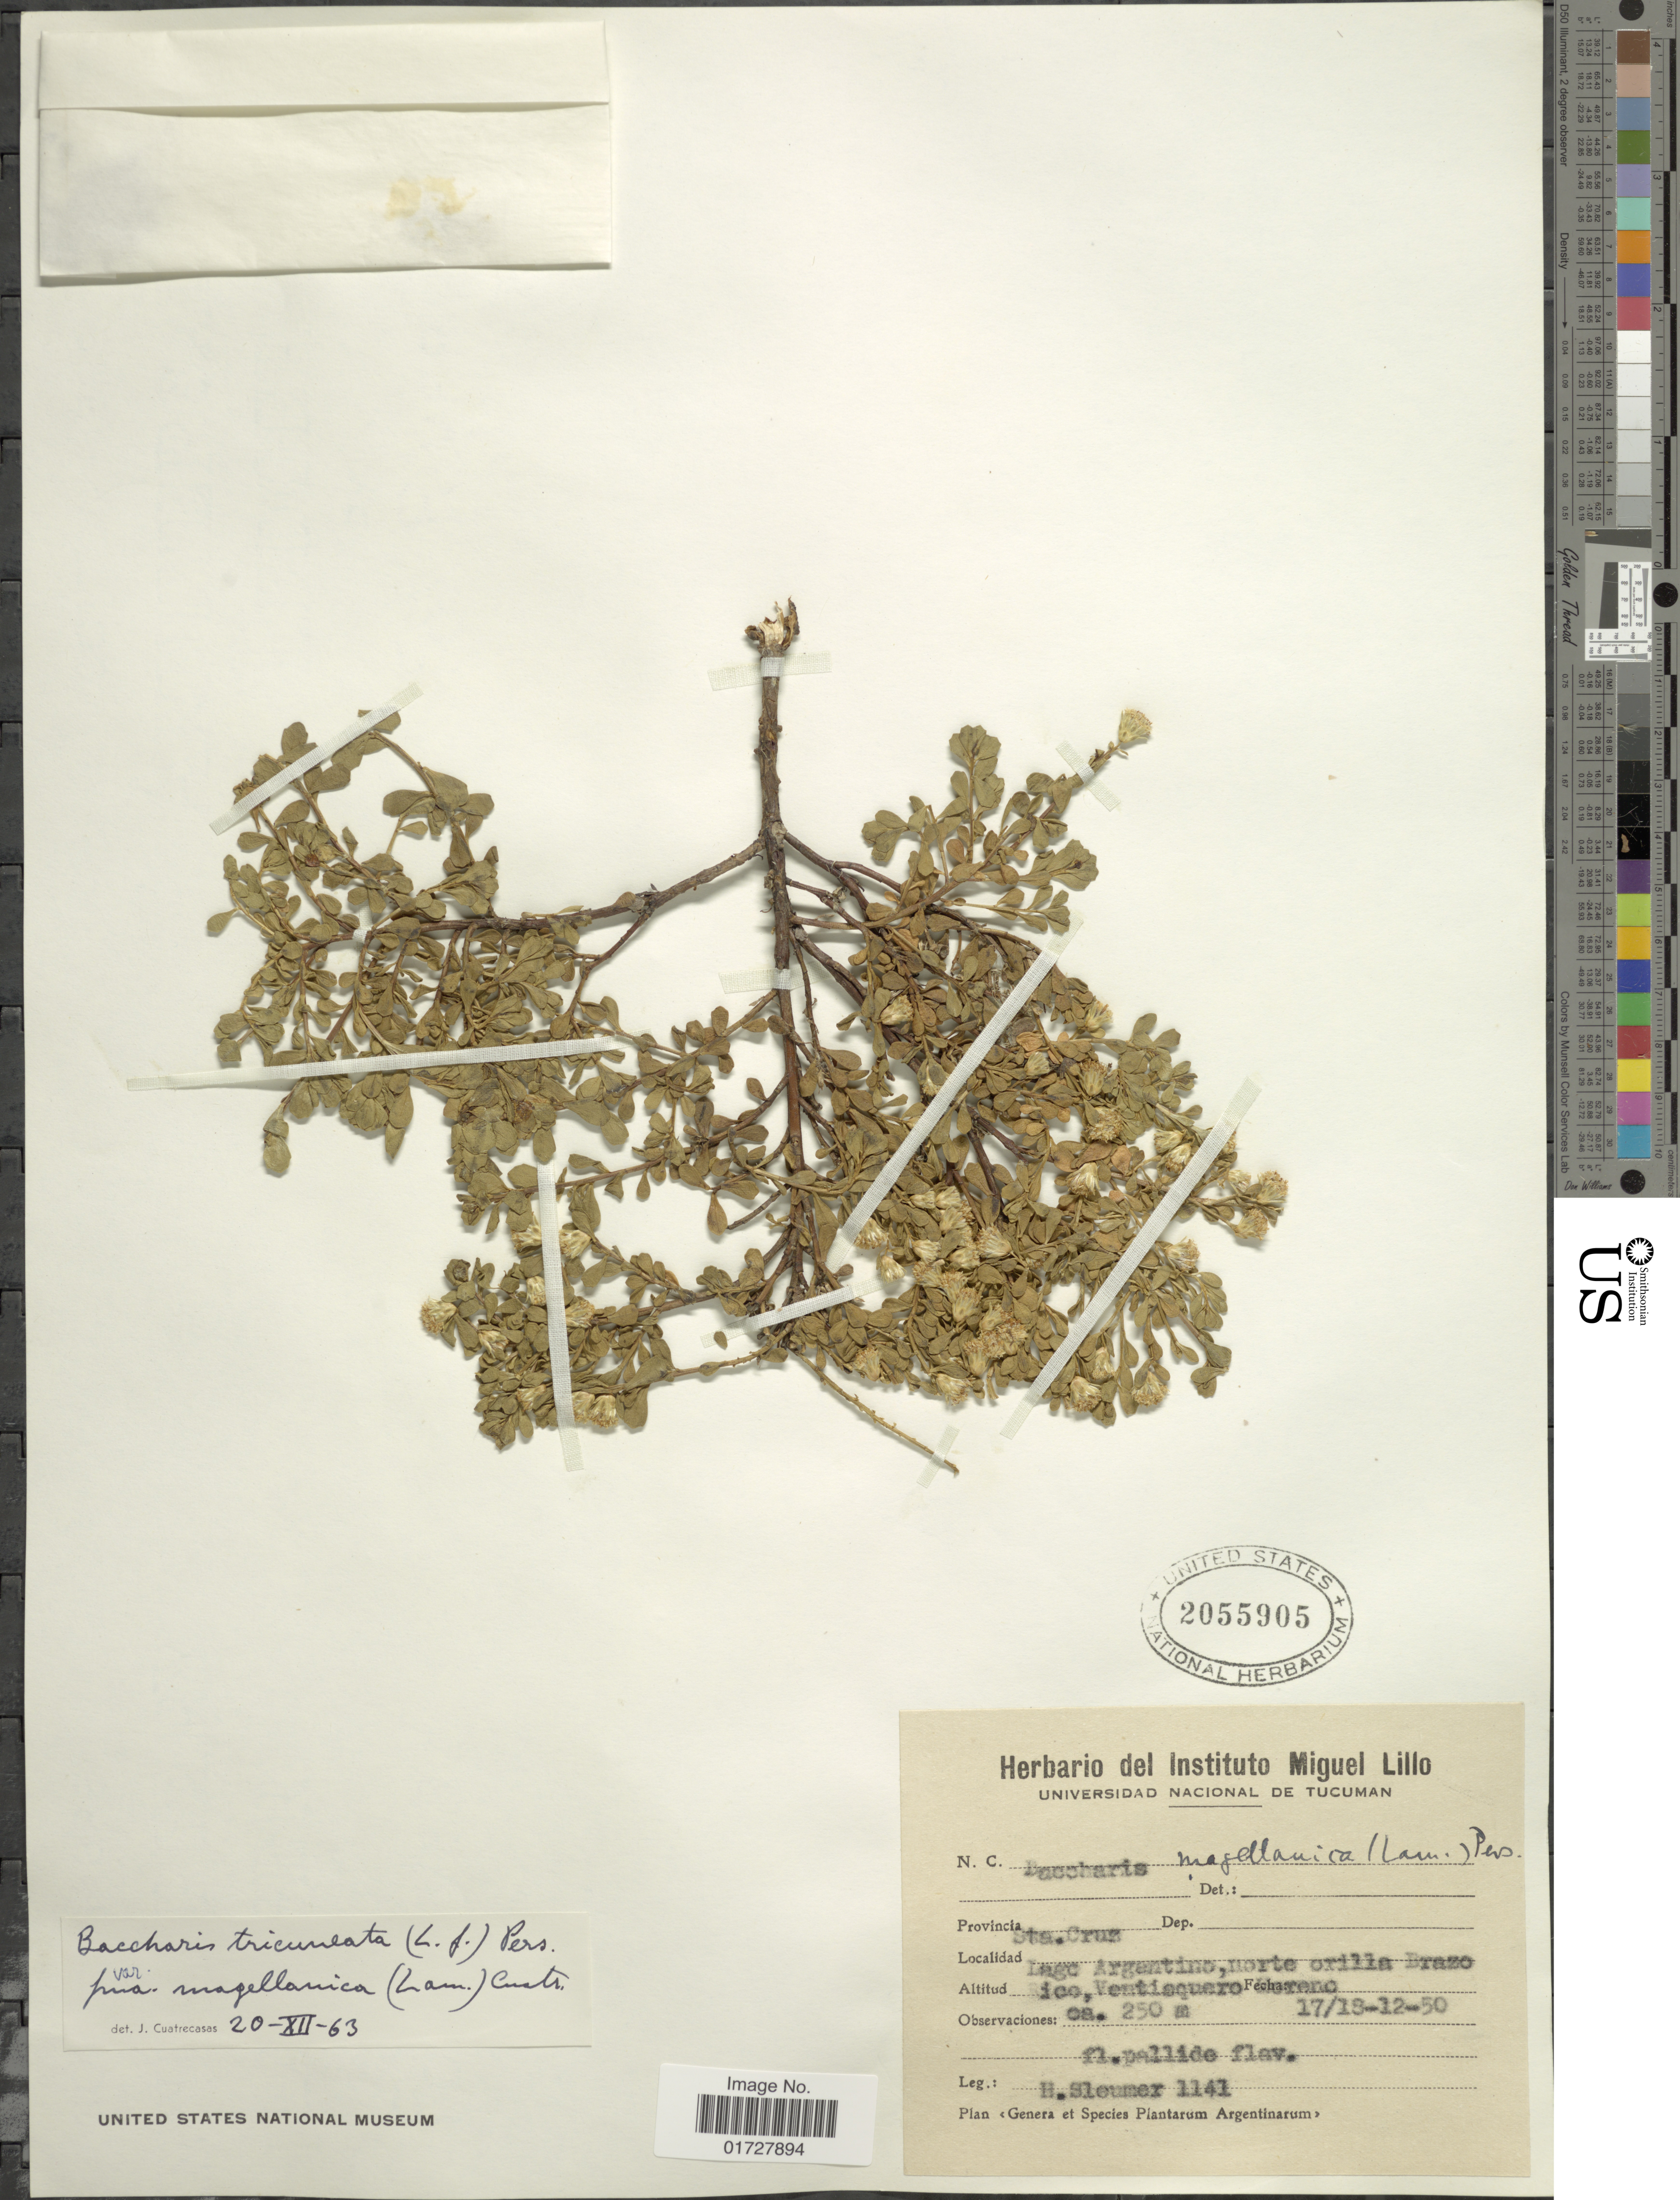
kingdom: Plantae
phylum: Tracheophyta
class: Magnoliopsida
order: Asterales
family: Asteraceae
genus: Baccharis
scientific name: Baccharis tricuneata var. magellanica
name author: (Lam.) Cuatrec.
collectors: H. O. Sleumer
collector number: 1141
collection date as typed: Transcribed d/m/y: 17/12/50 to 18/12/50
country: Argentina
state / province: Santa Cruz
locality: Lago Argentino, norte orilla Brazo Rico, Ventisquero Moreno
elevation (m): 250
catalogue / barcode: US 2055905